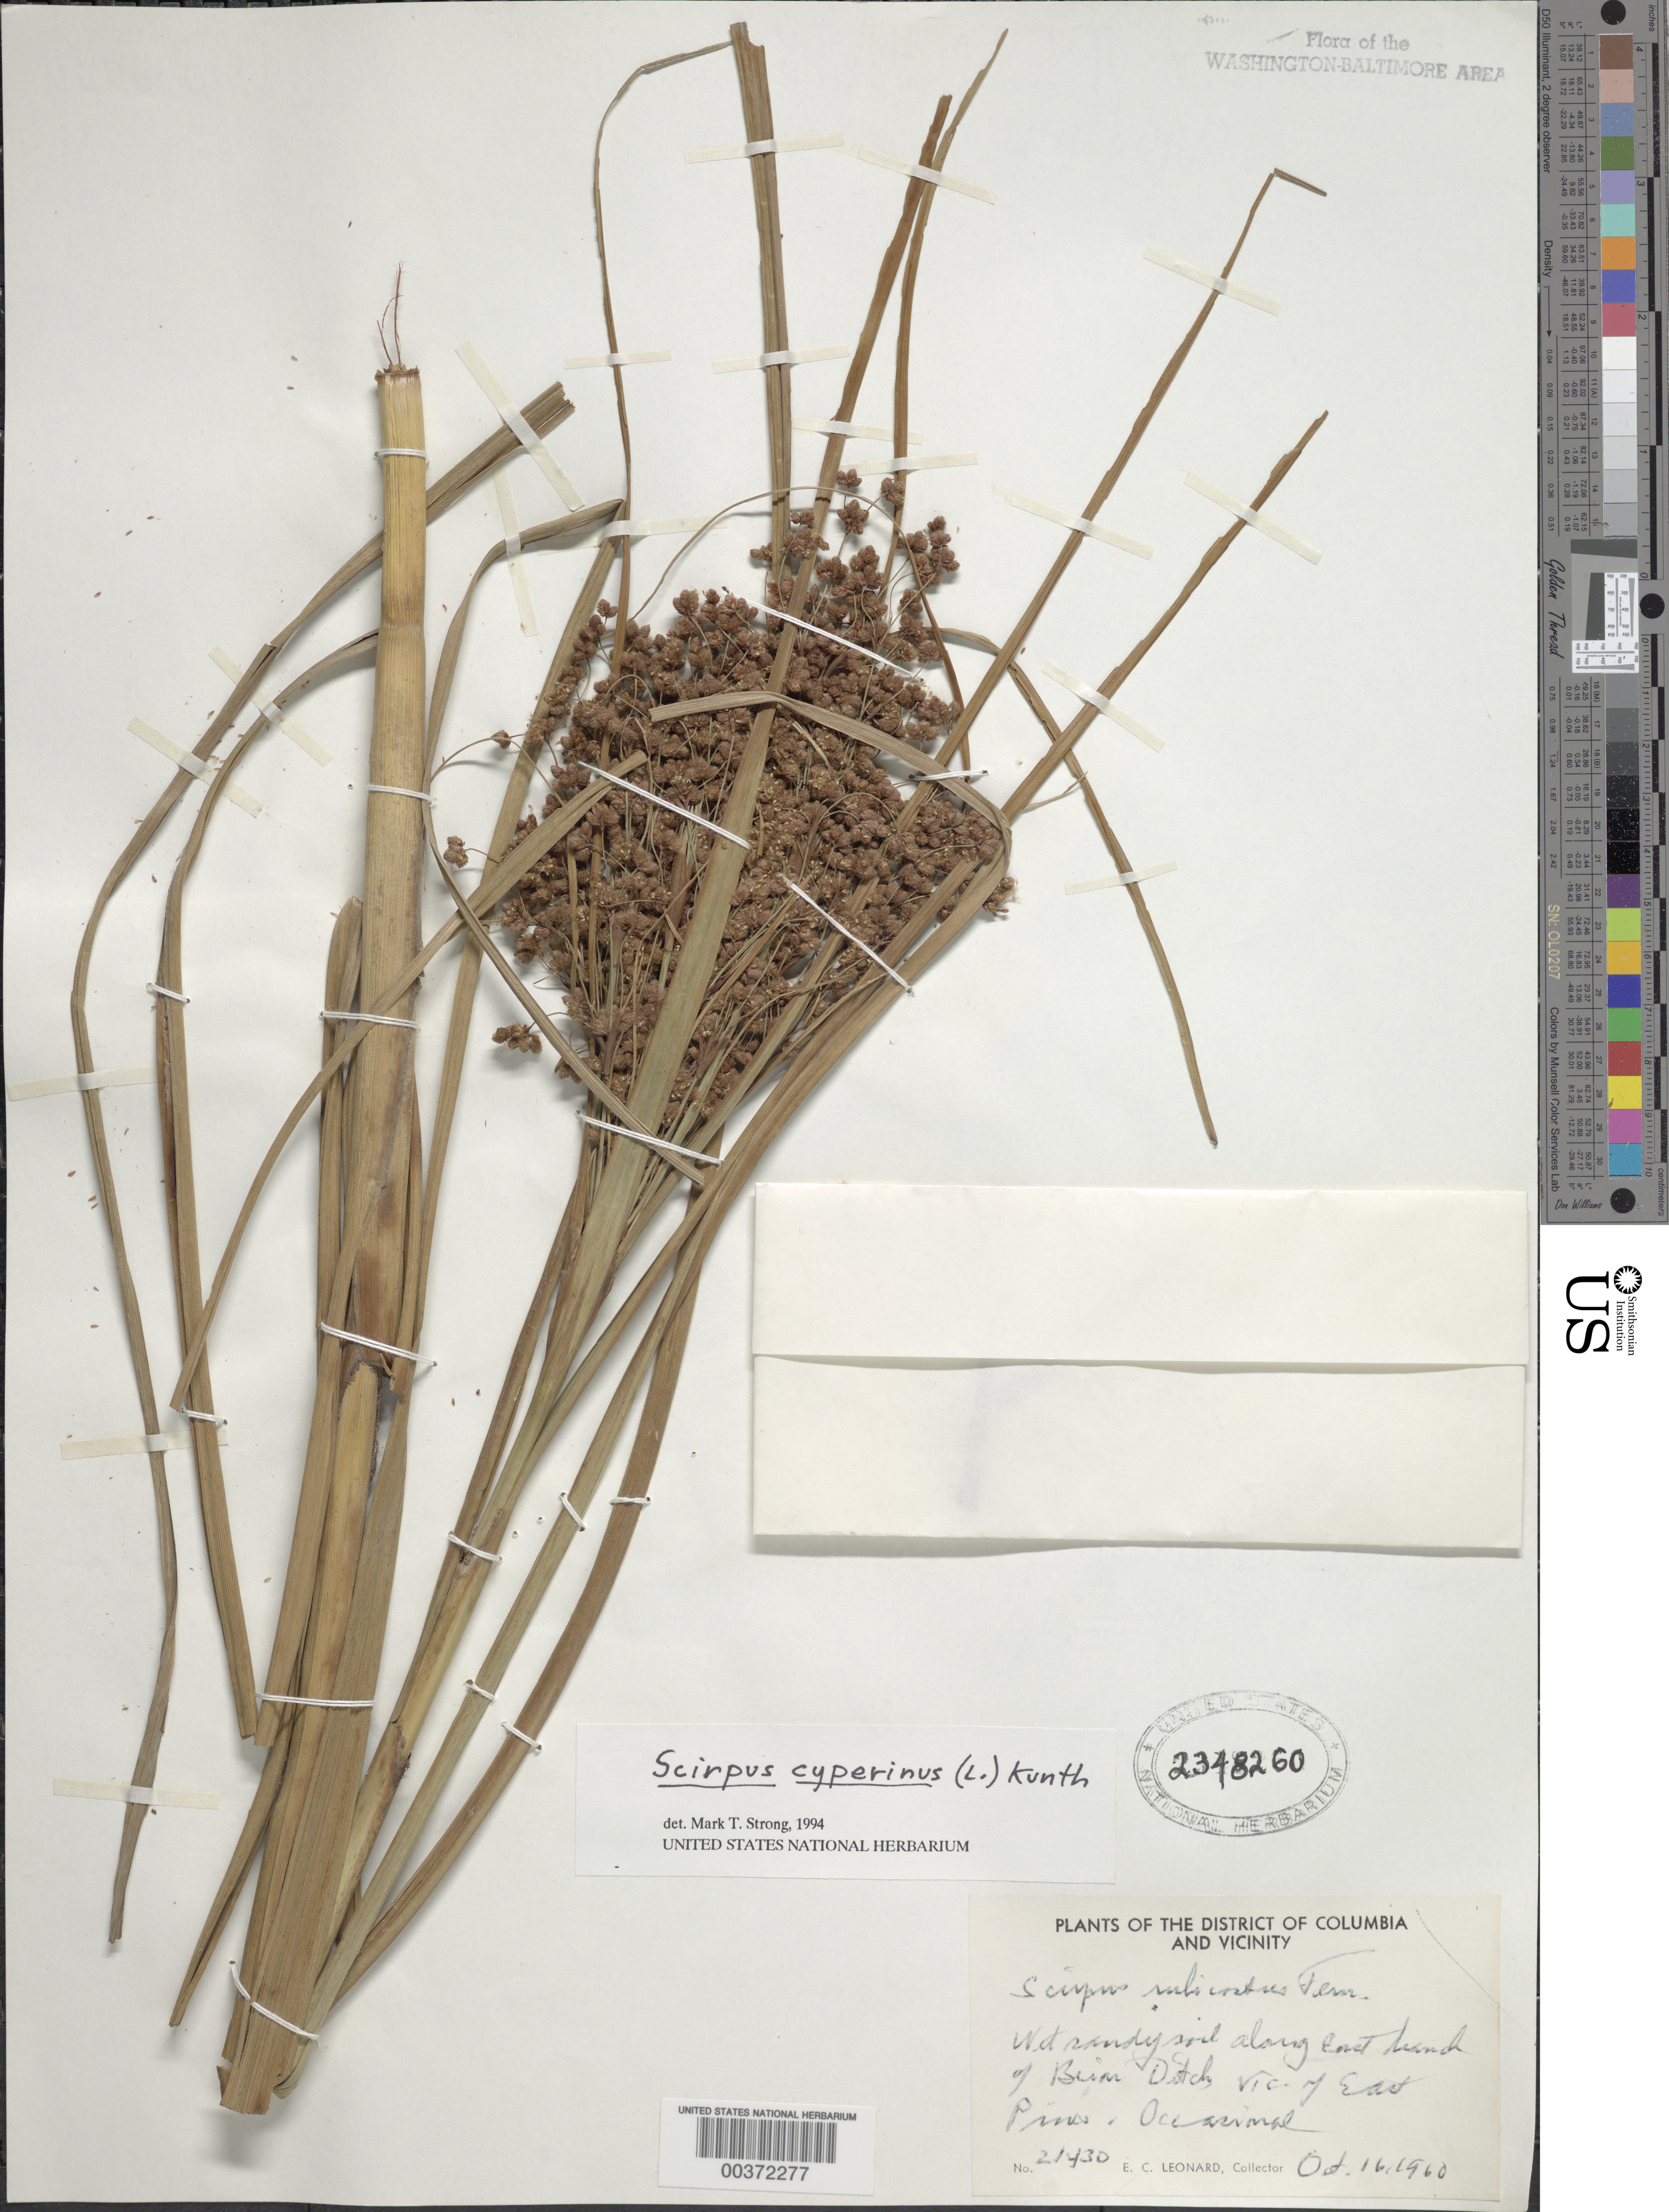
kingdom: Plantae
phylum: Tracheophyta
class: Liliopsida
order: Poales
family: Cyperaceae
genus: Scirpus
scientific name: Scirpus cyperinus (L.) Kunth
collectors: E. C. Leonard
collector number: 21430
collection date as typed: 16 Oct 1960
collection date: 1960-10-16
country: United States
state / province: Maryland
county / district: Prince George's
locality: Briar Ditch, East Pines vicinity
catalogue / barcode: US 2348260